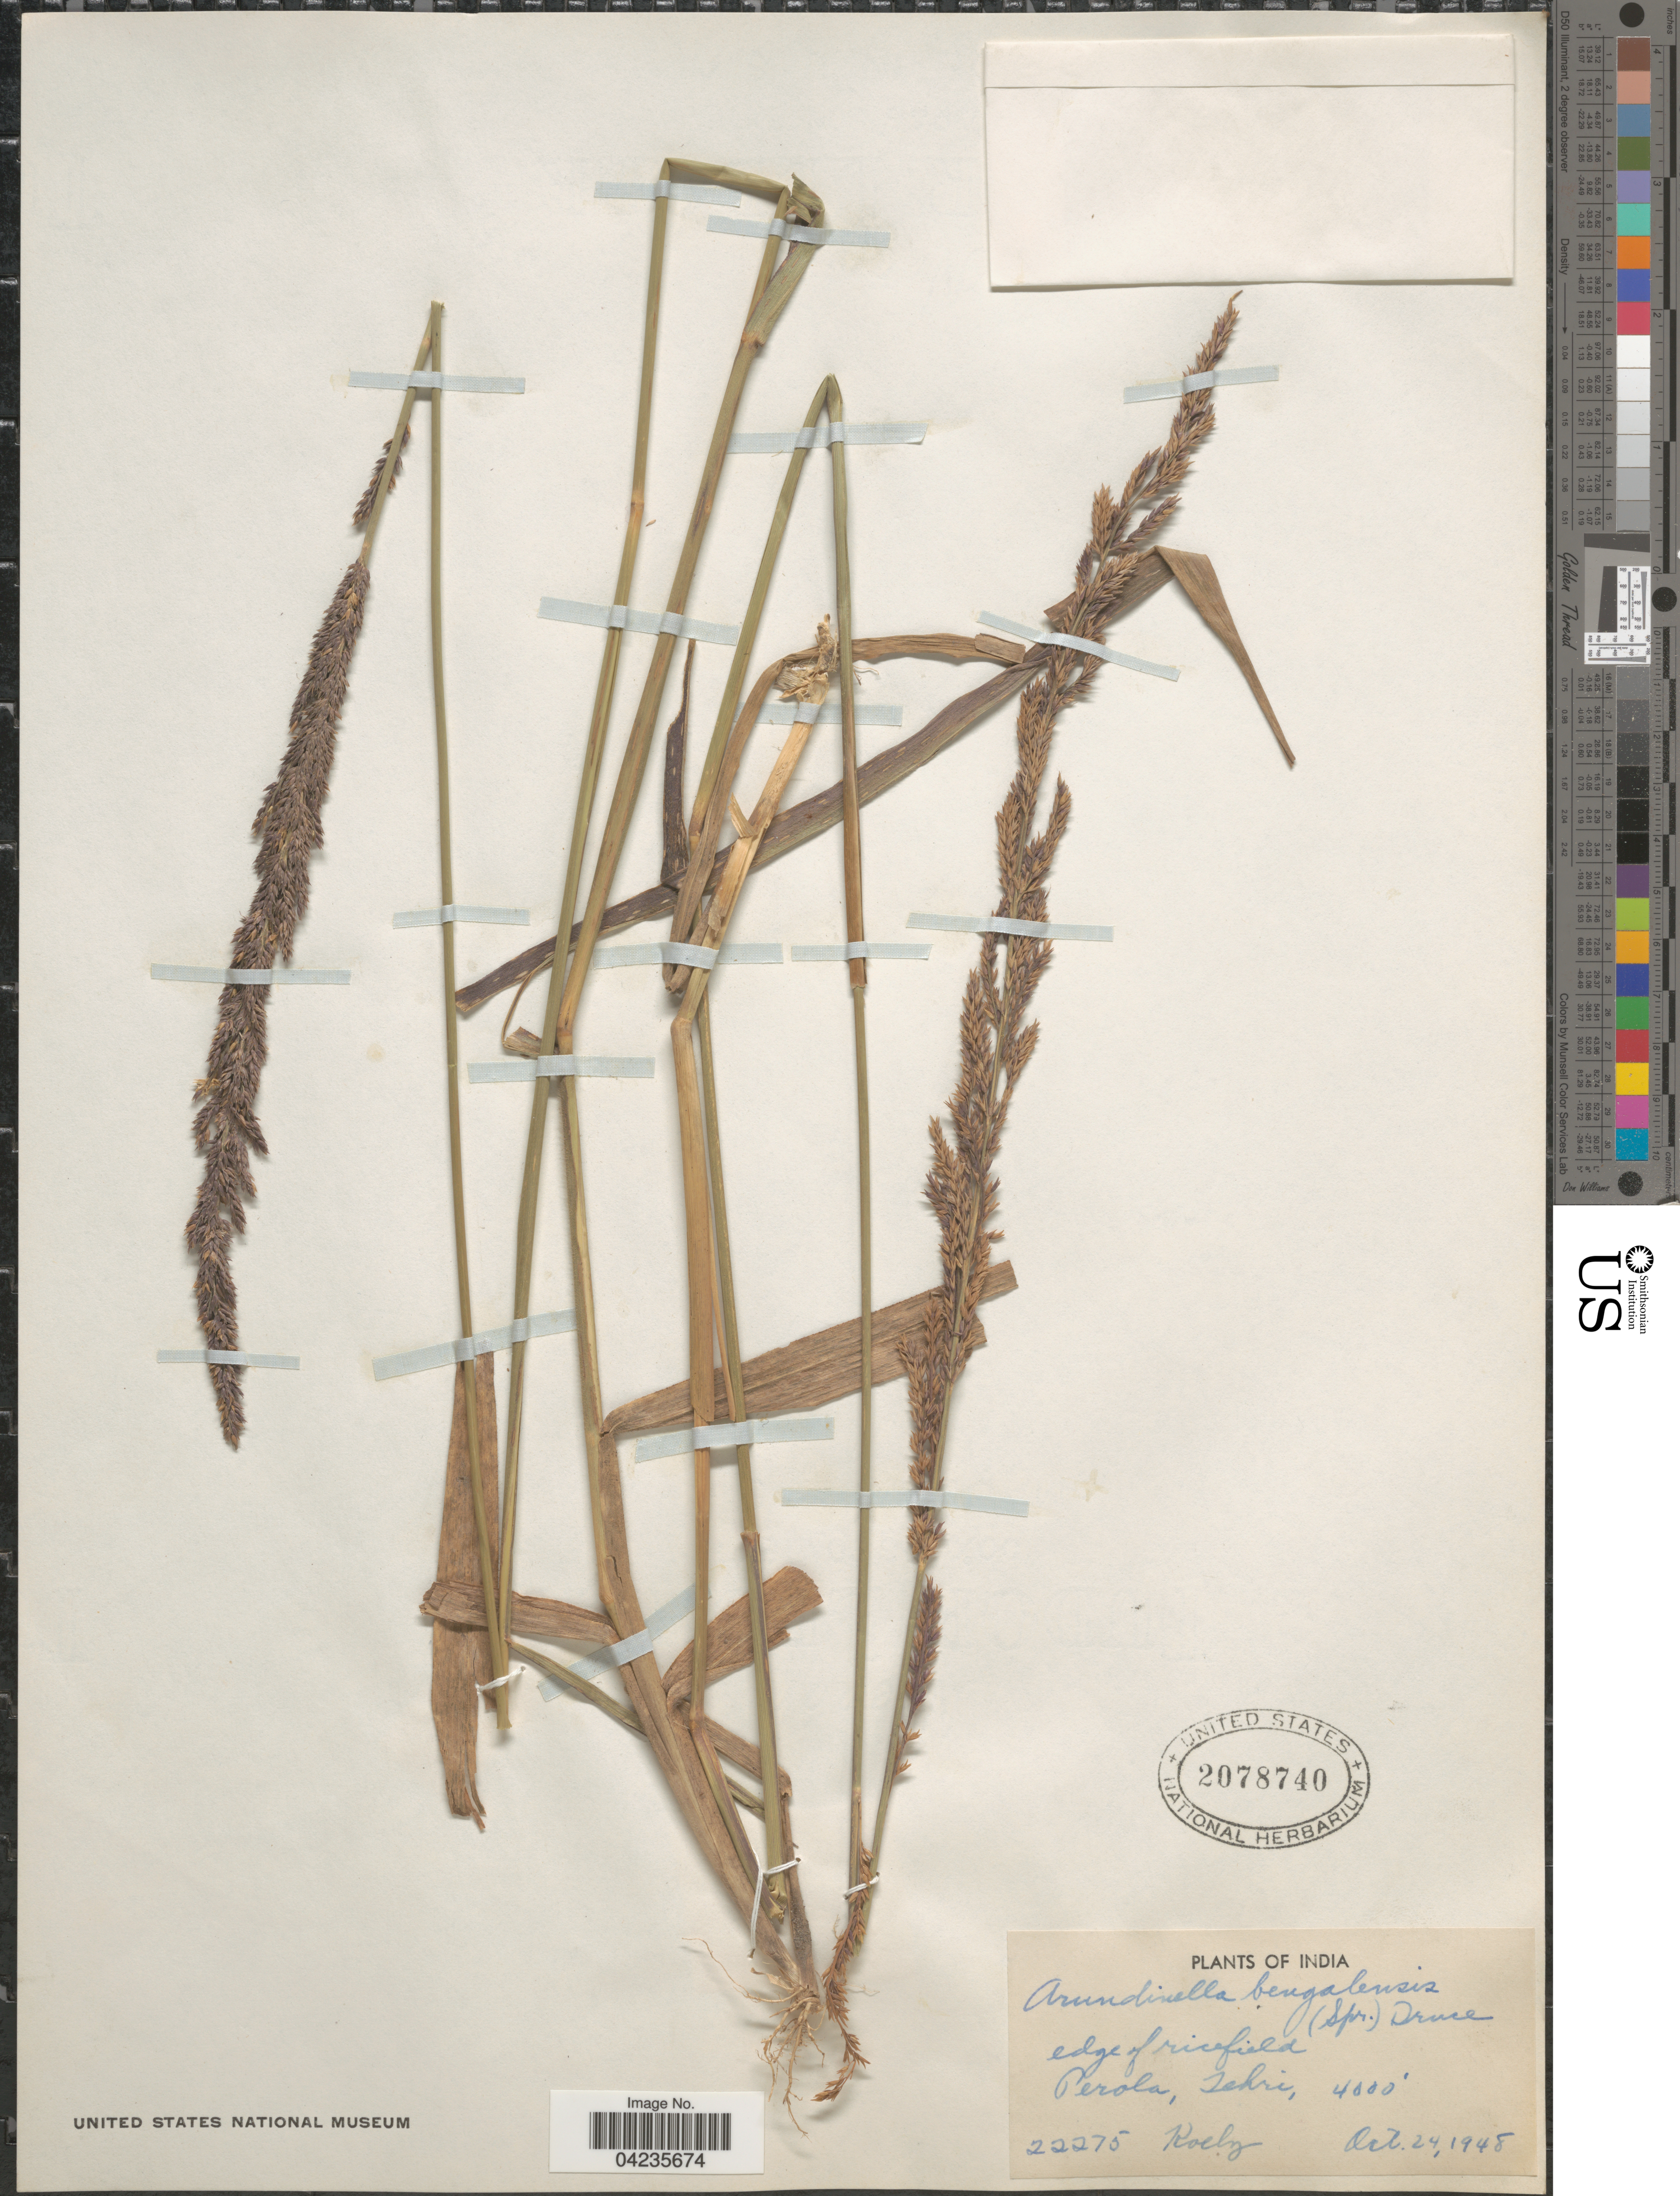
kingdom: Plantae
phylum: Tracheophyta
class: Liliopsida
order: Poales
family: Poaceae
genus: Arundinella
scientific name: Arundinella bengalensis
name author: (Spreng.) Druce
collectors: Koelz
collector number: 22275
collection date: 1948-10-24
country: India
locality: Edge of rice field. Perola, Tehri.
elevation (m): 1219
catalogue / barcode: US 2078740